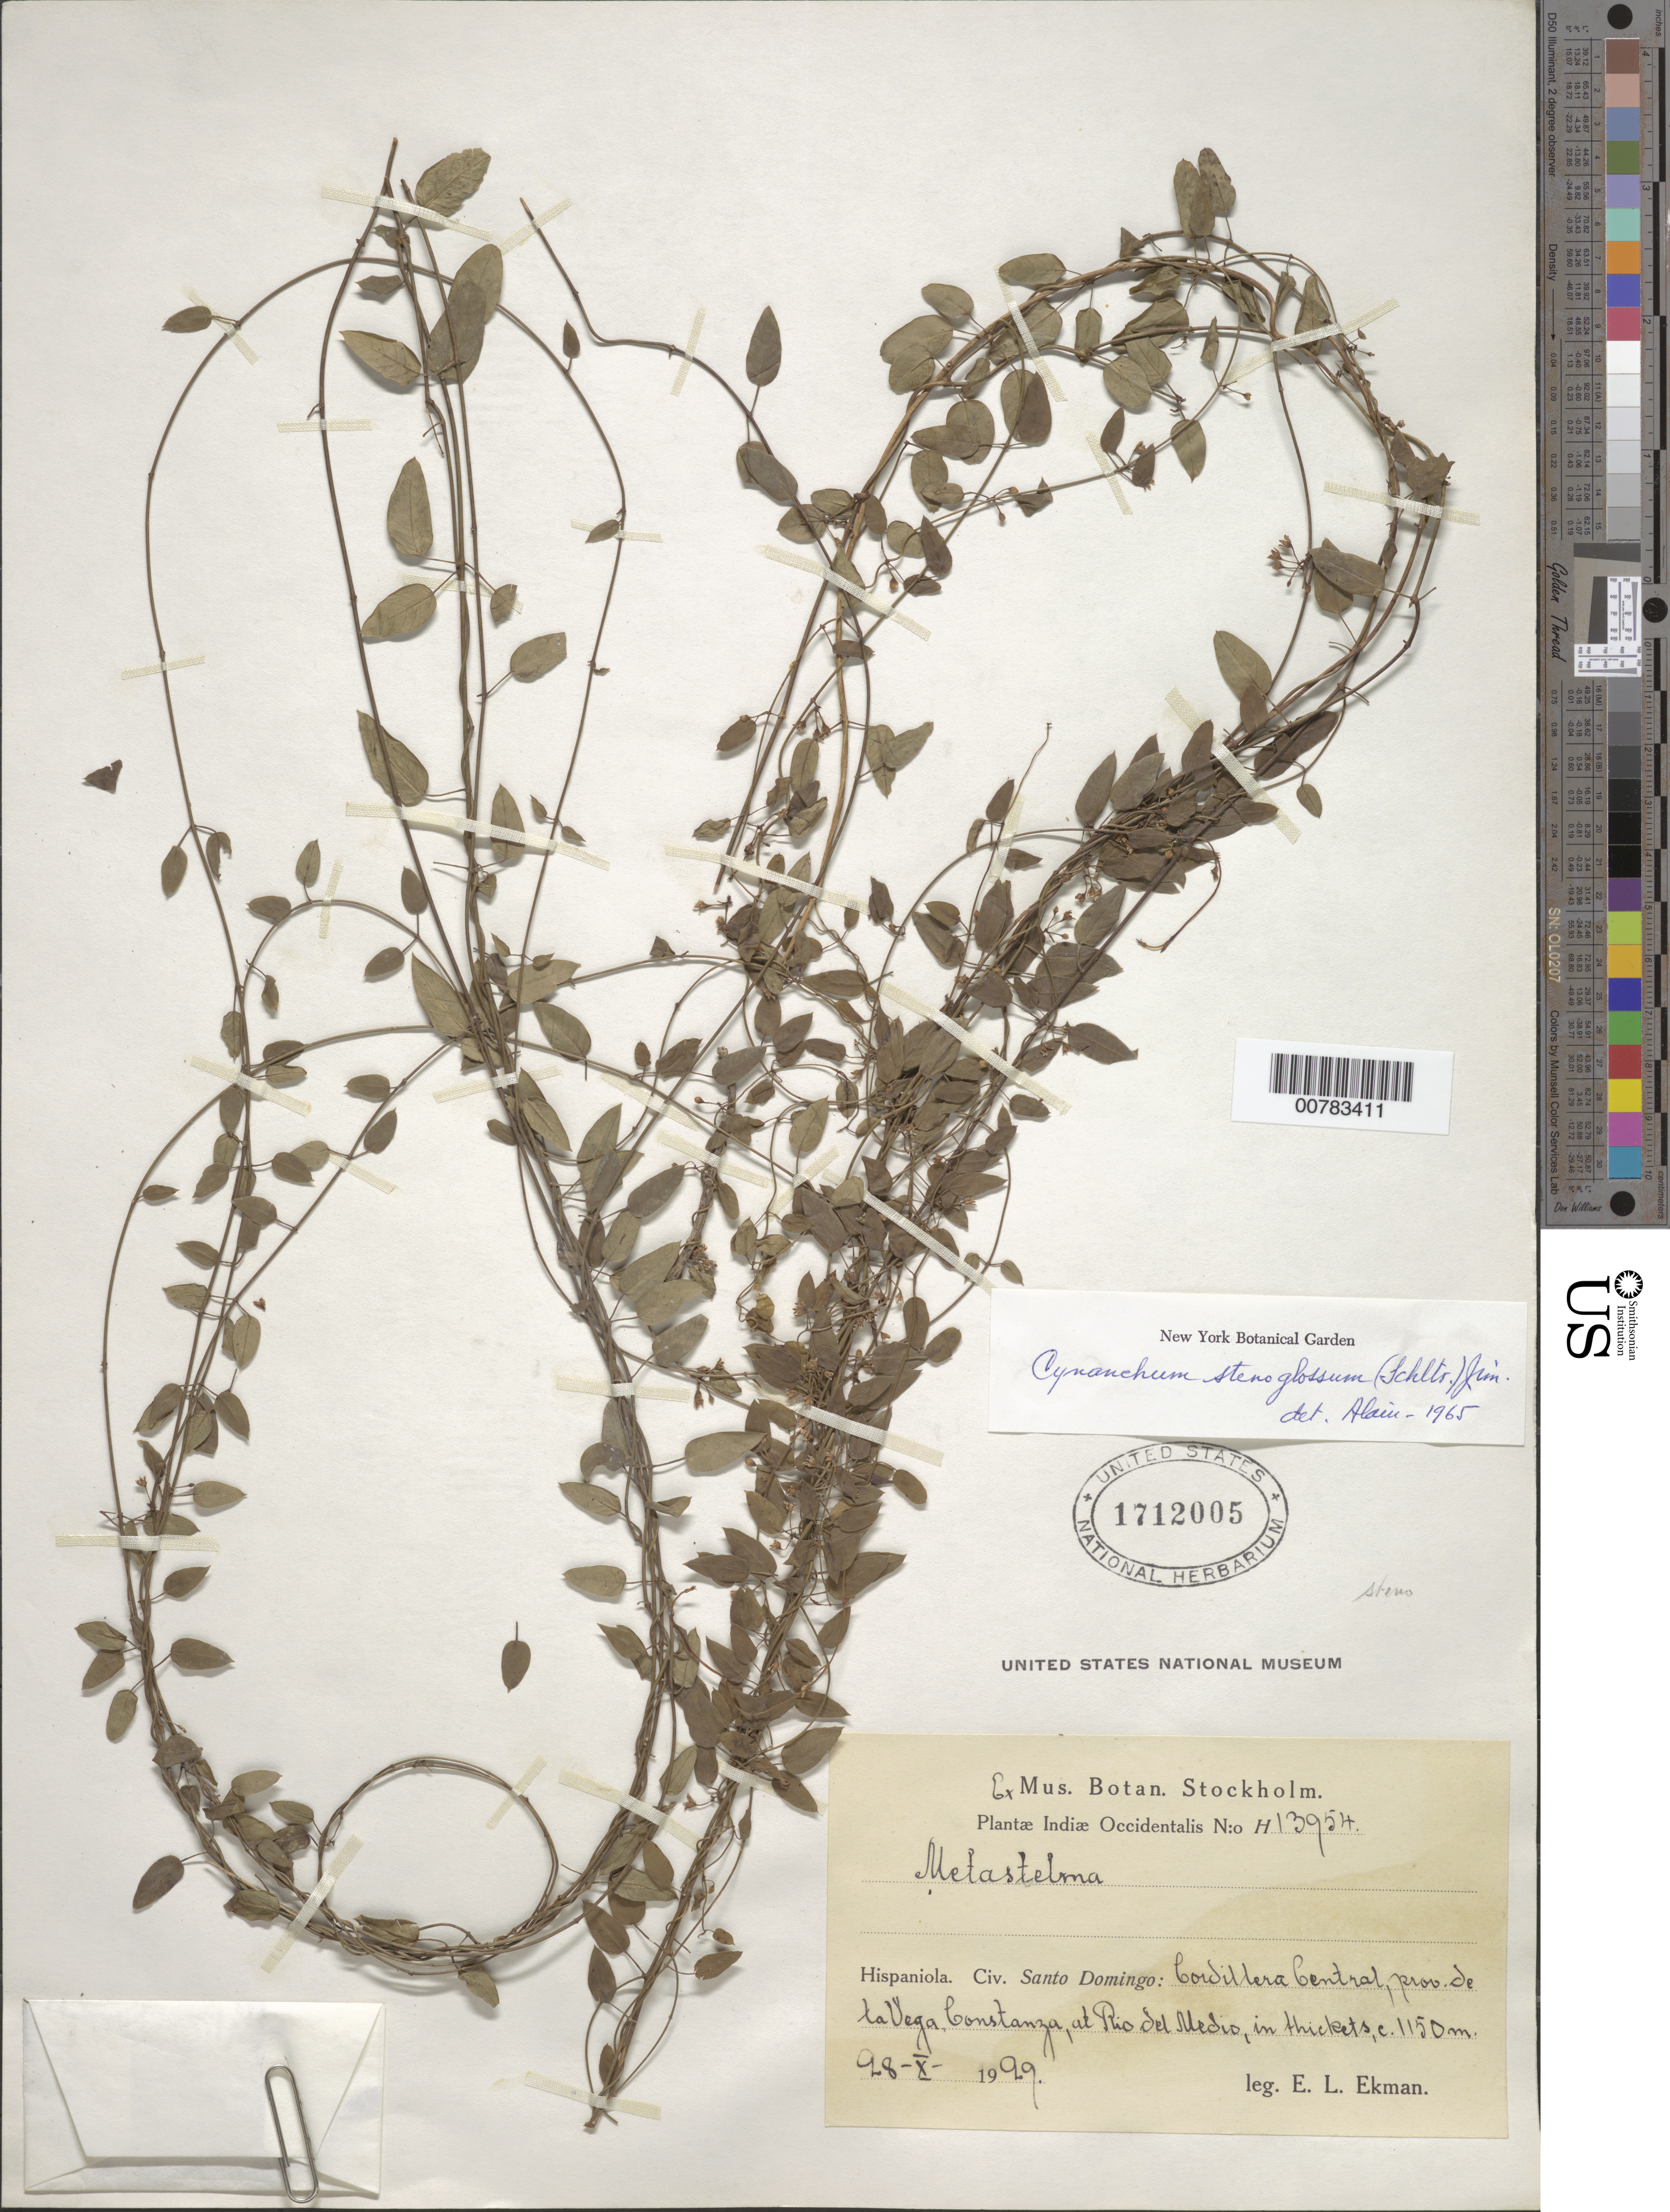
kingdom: Plantae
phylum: Tracheophyta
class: Magnoliopsida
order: Gentianales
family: Apocynaceae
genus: Metastelma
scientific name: Metastelma stenoglossum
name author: Schltr.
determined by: Liogier, Alain H.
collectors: E. L. Ekman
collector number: H 13954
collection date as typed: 28 Oct 1929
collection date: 1929-10-28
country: Dominican Republic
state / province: La Vega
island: Hispaniola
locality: Cordillera Central, Constanza, at Rio del Medio.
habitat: In thickets.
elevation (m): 1150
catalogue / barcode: US 1712005